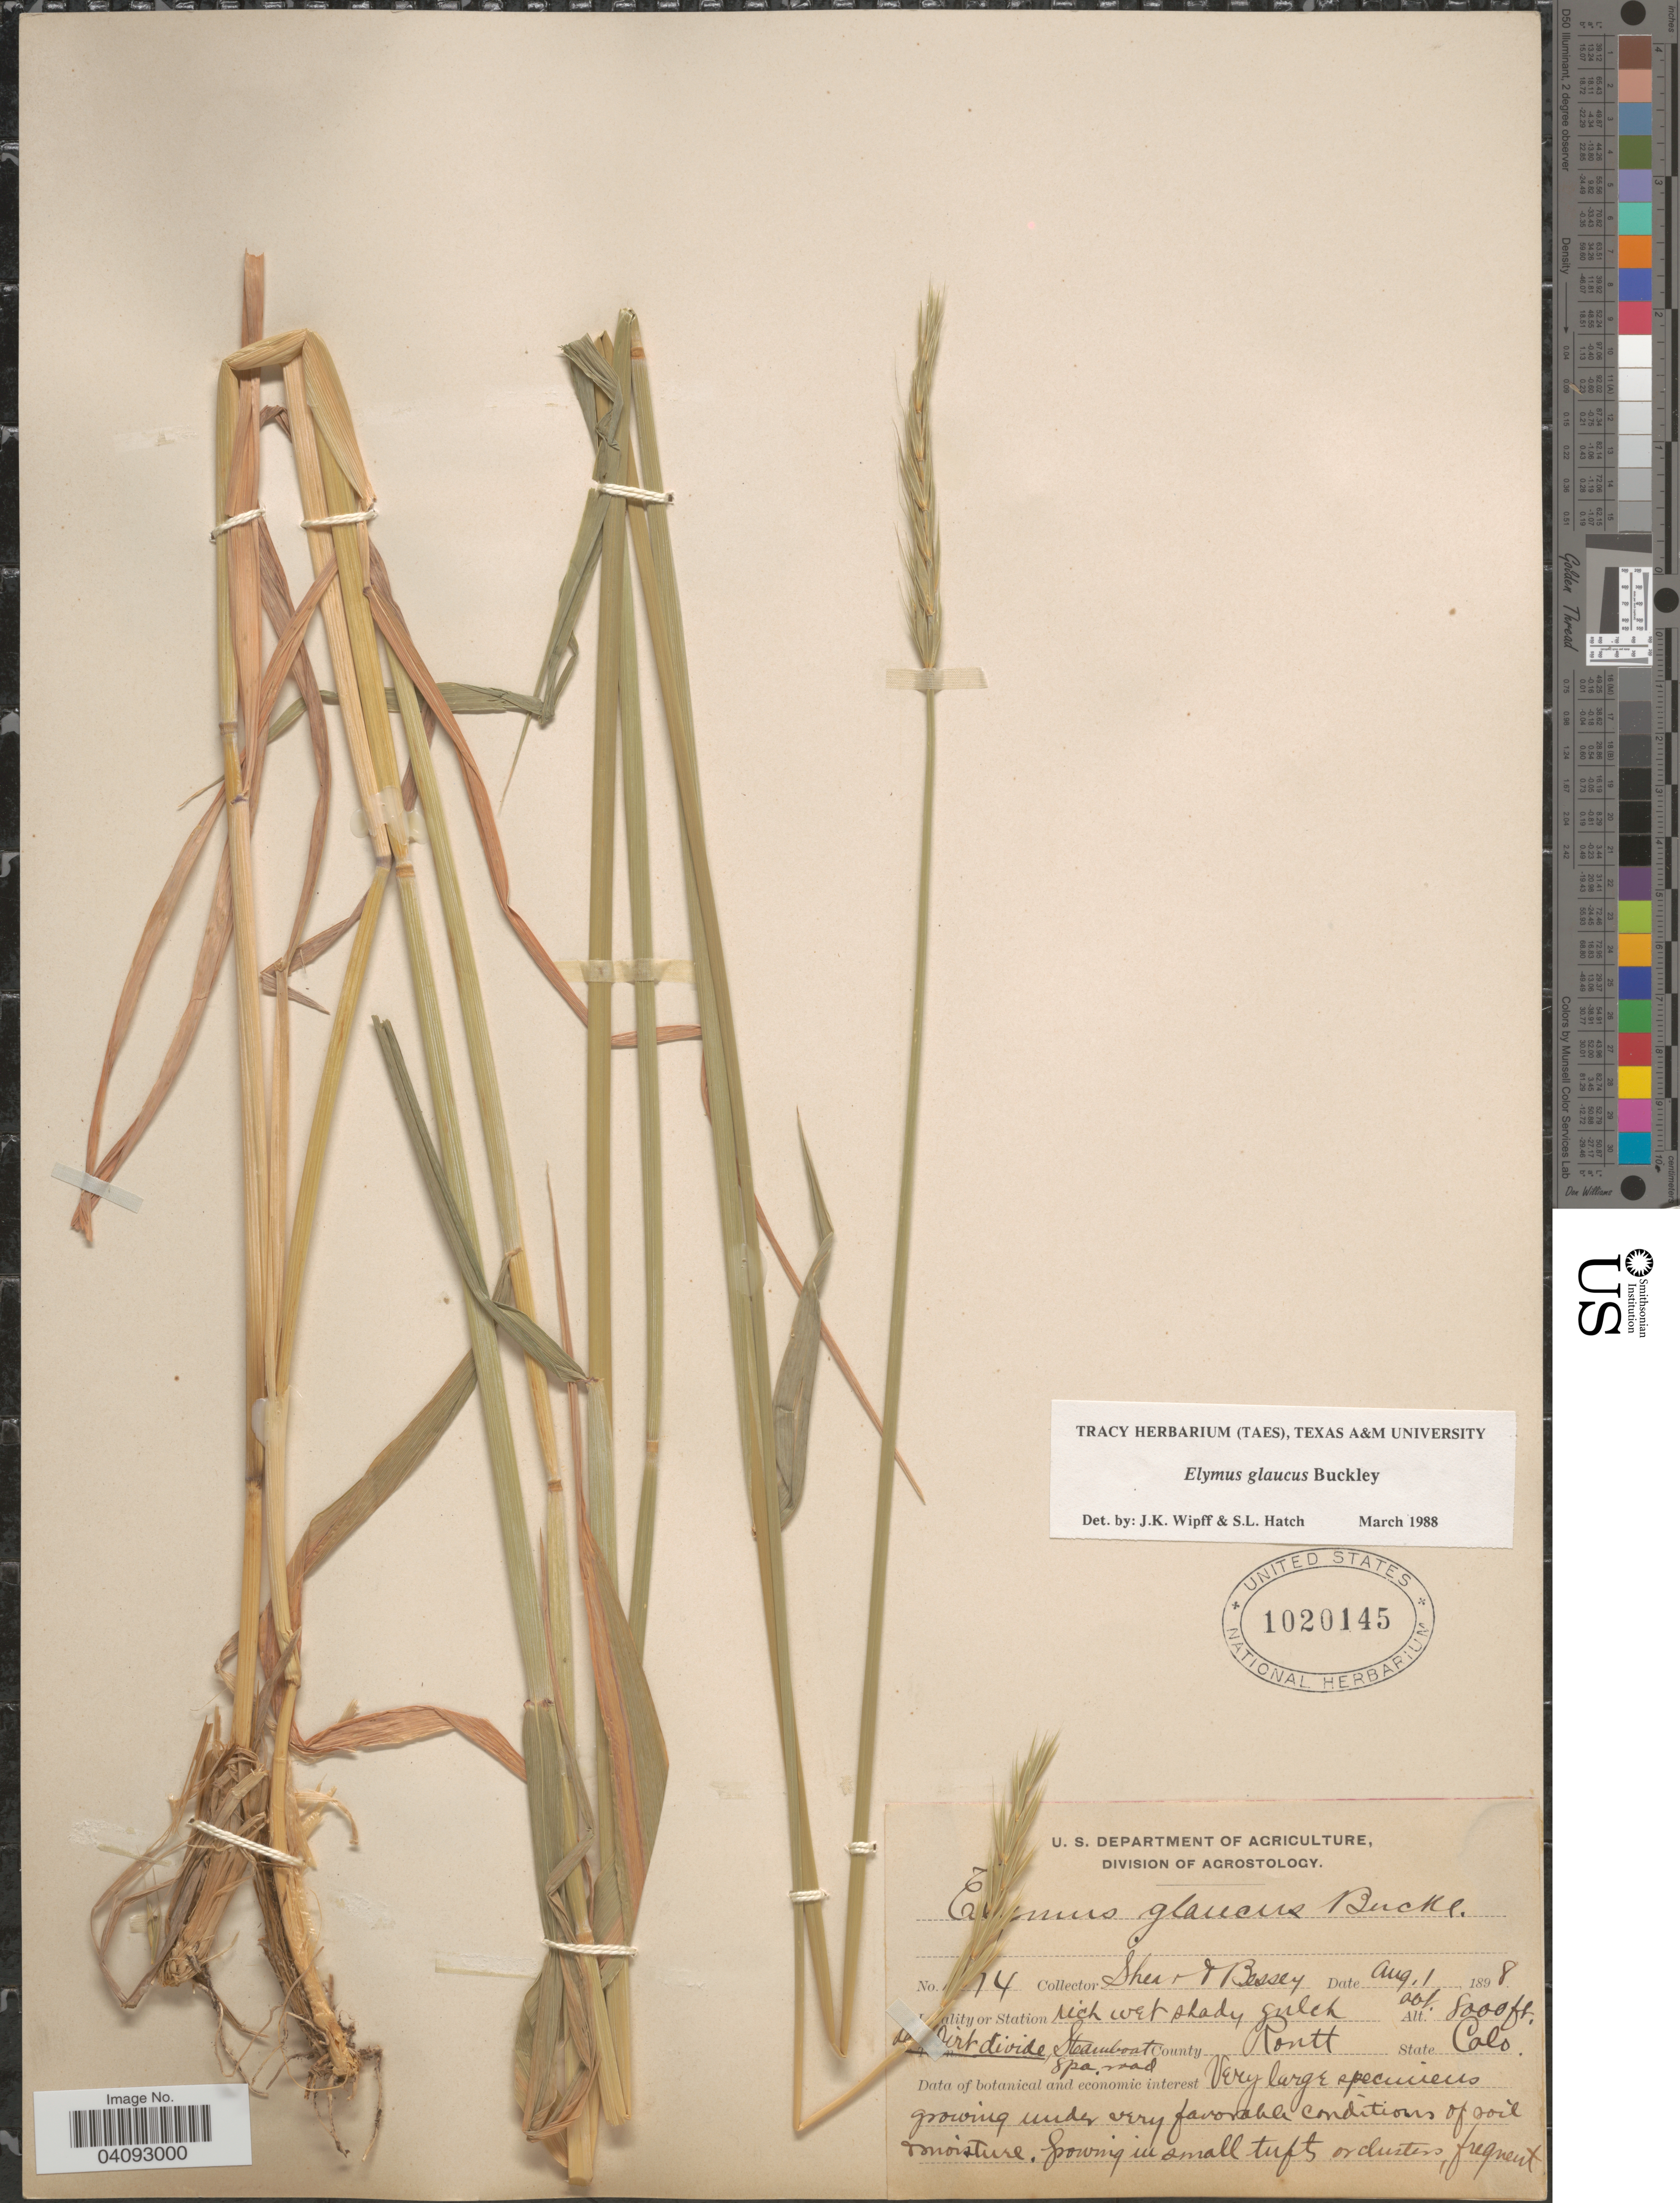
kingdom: Plantae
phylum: Tracheophyta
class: Liliopsida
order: Poales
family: Poaceae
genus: Elymus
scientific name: Elymus glaucus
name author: Buckley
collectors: -- Shear & -. Bessey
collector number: !14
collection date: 1898-08-01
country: United States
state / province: Colorado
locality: Steamboat Spa road. County Routt.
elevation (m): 2438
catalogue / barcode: US 1020145